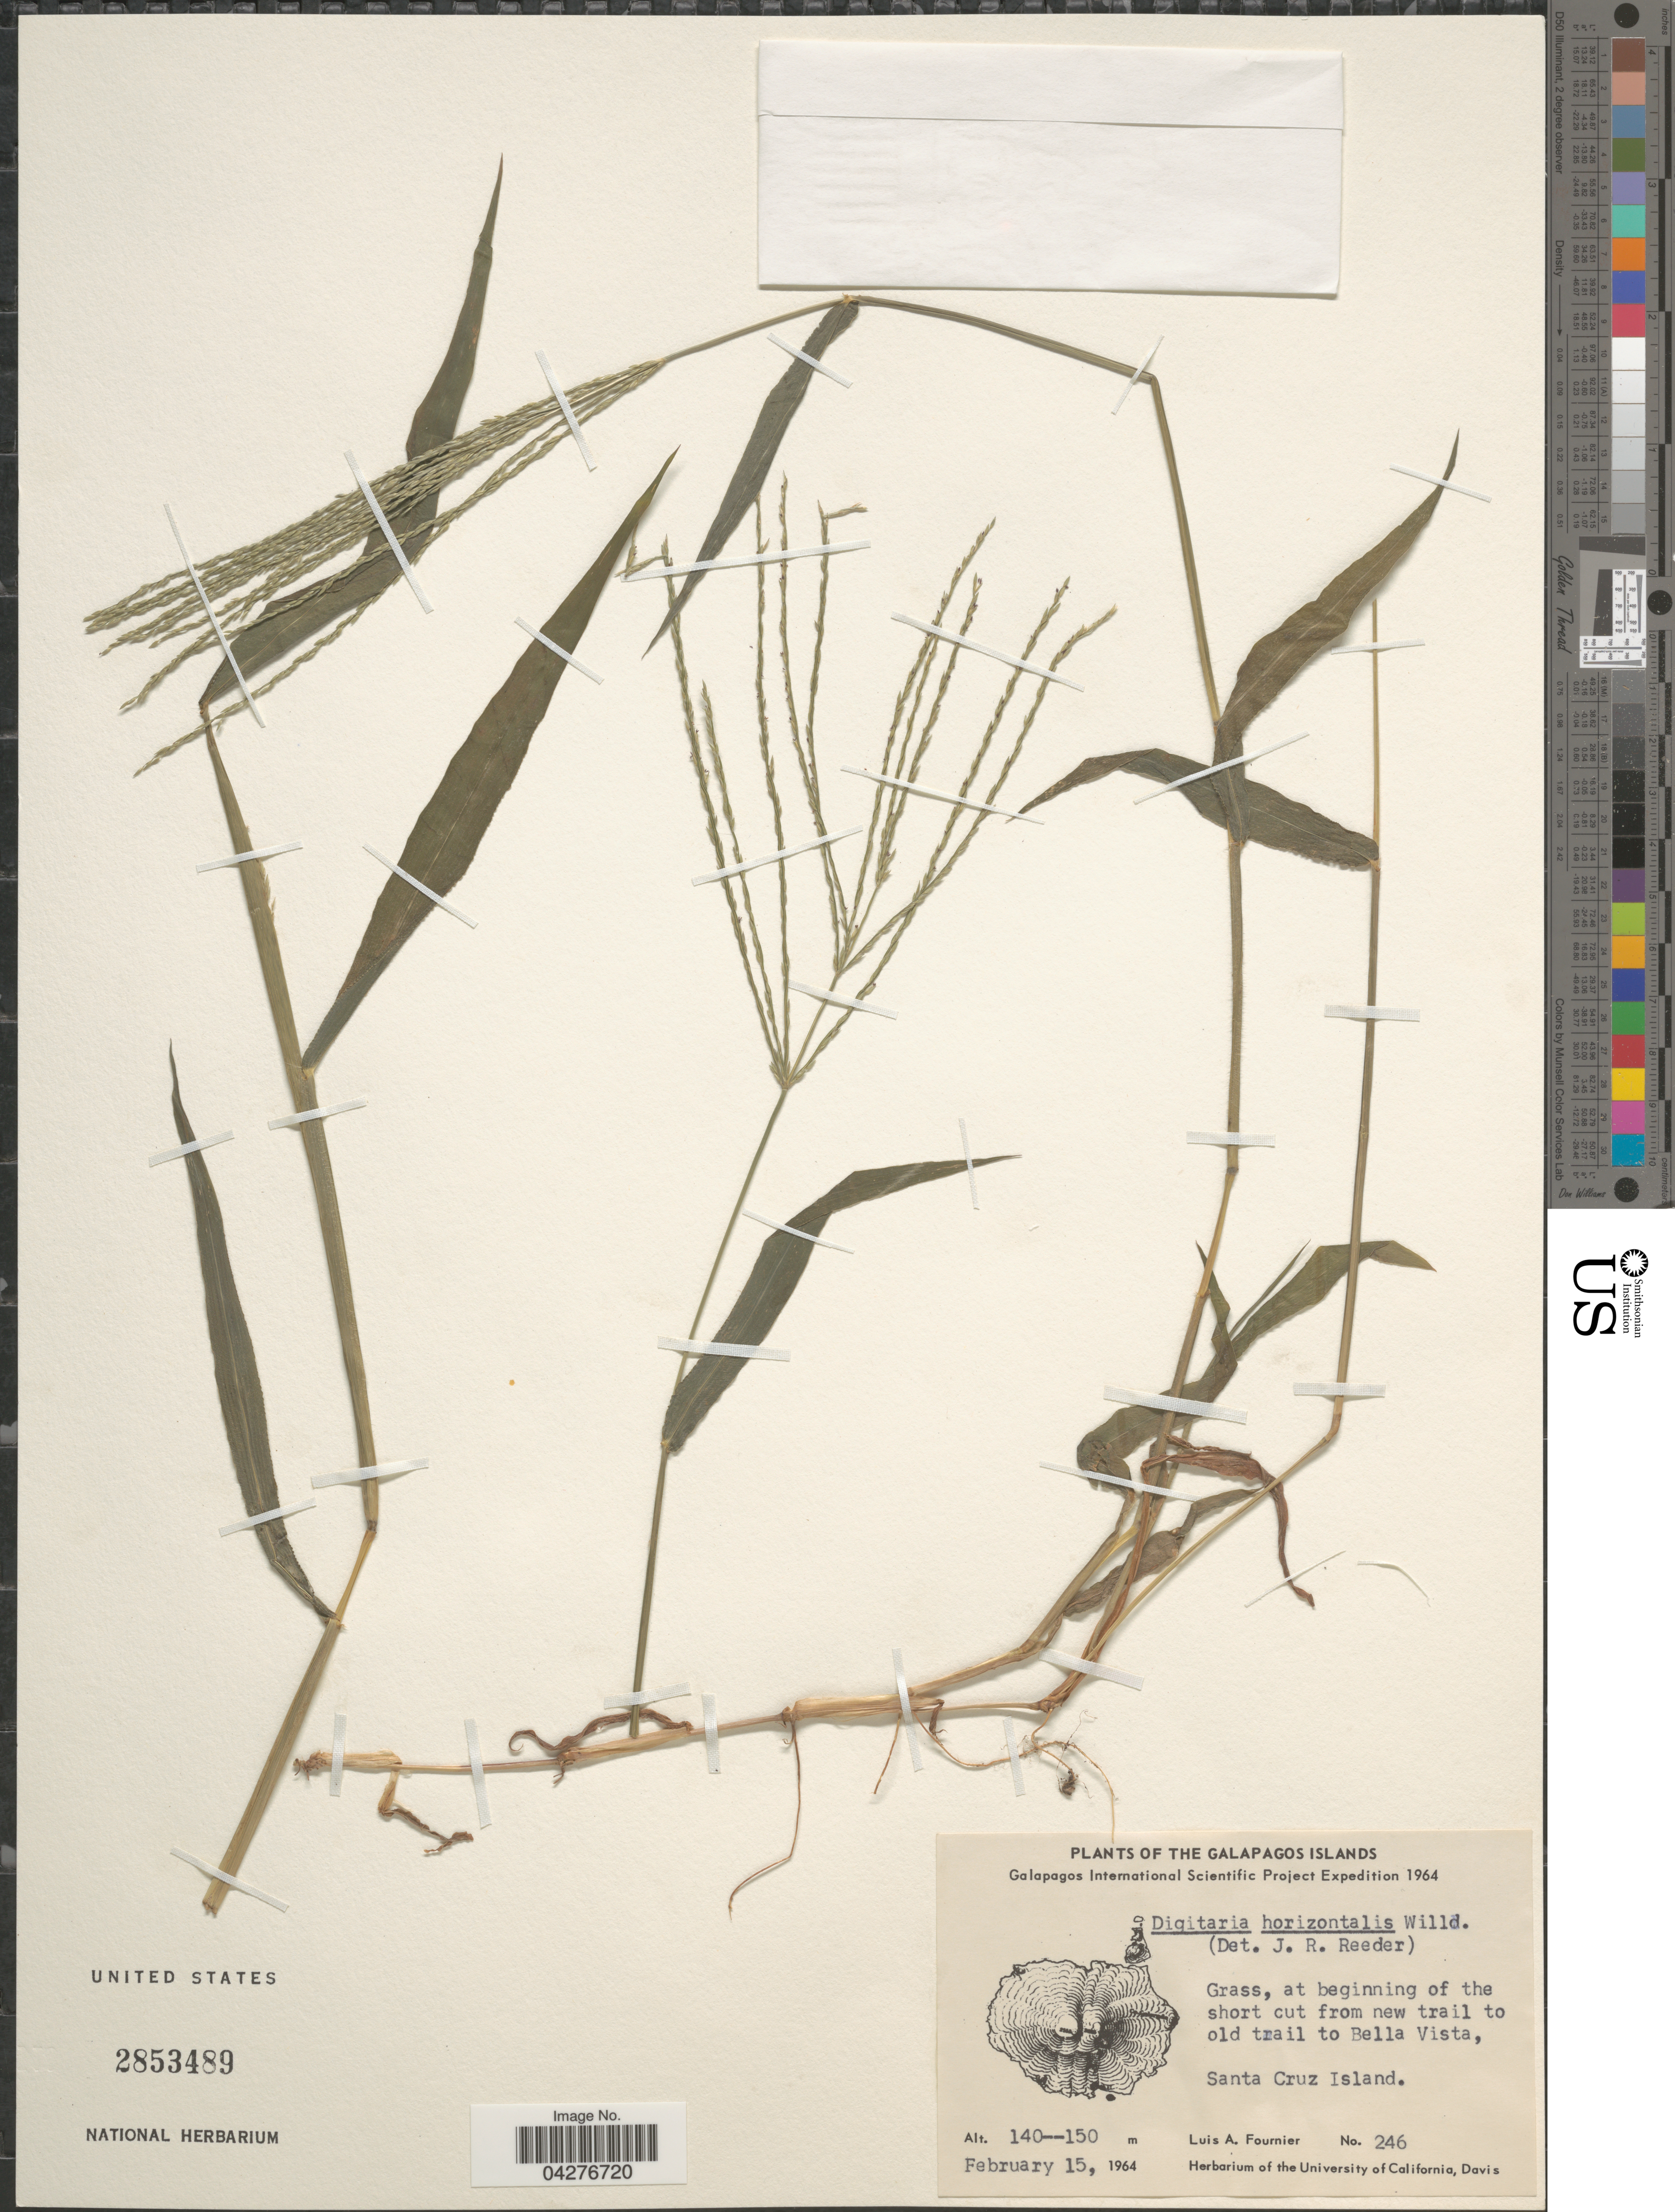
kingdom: Plantae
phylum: Tracheophyta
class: Liliopsida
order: Poales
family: Poaceae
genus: Digitaria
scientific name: Digitaria horizontalis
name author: Willd.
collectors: L. A. Fournier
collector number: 246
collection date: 1964-02-15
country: Ecuador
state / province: Colón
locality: Galapagos Islands. Galapagos International Scientific Project Expedition 1964. Grass, at beginning of the short cut from new trail to old trail to Bella Vista, Santa Cruz Island.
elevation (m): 140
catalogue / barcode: US 2853489